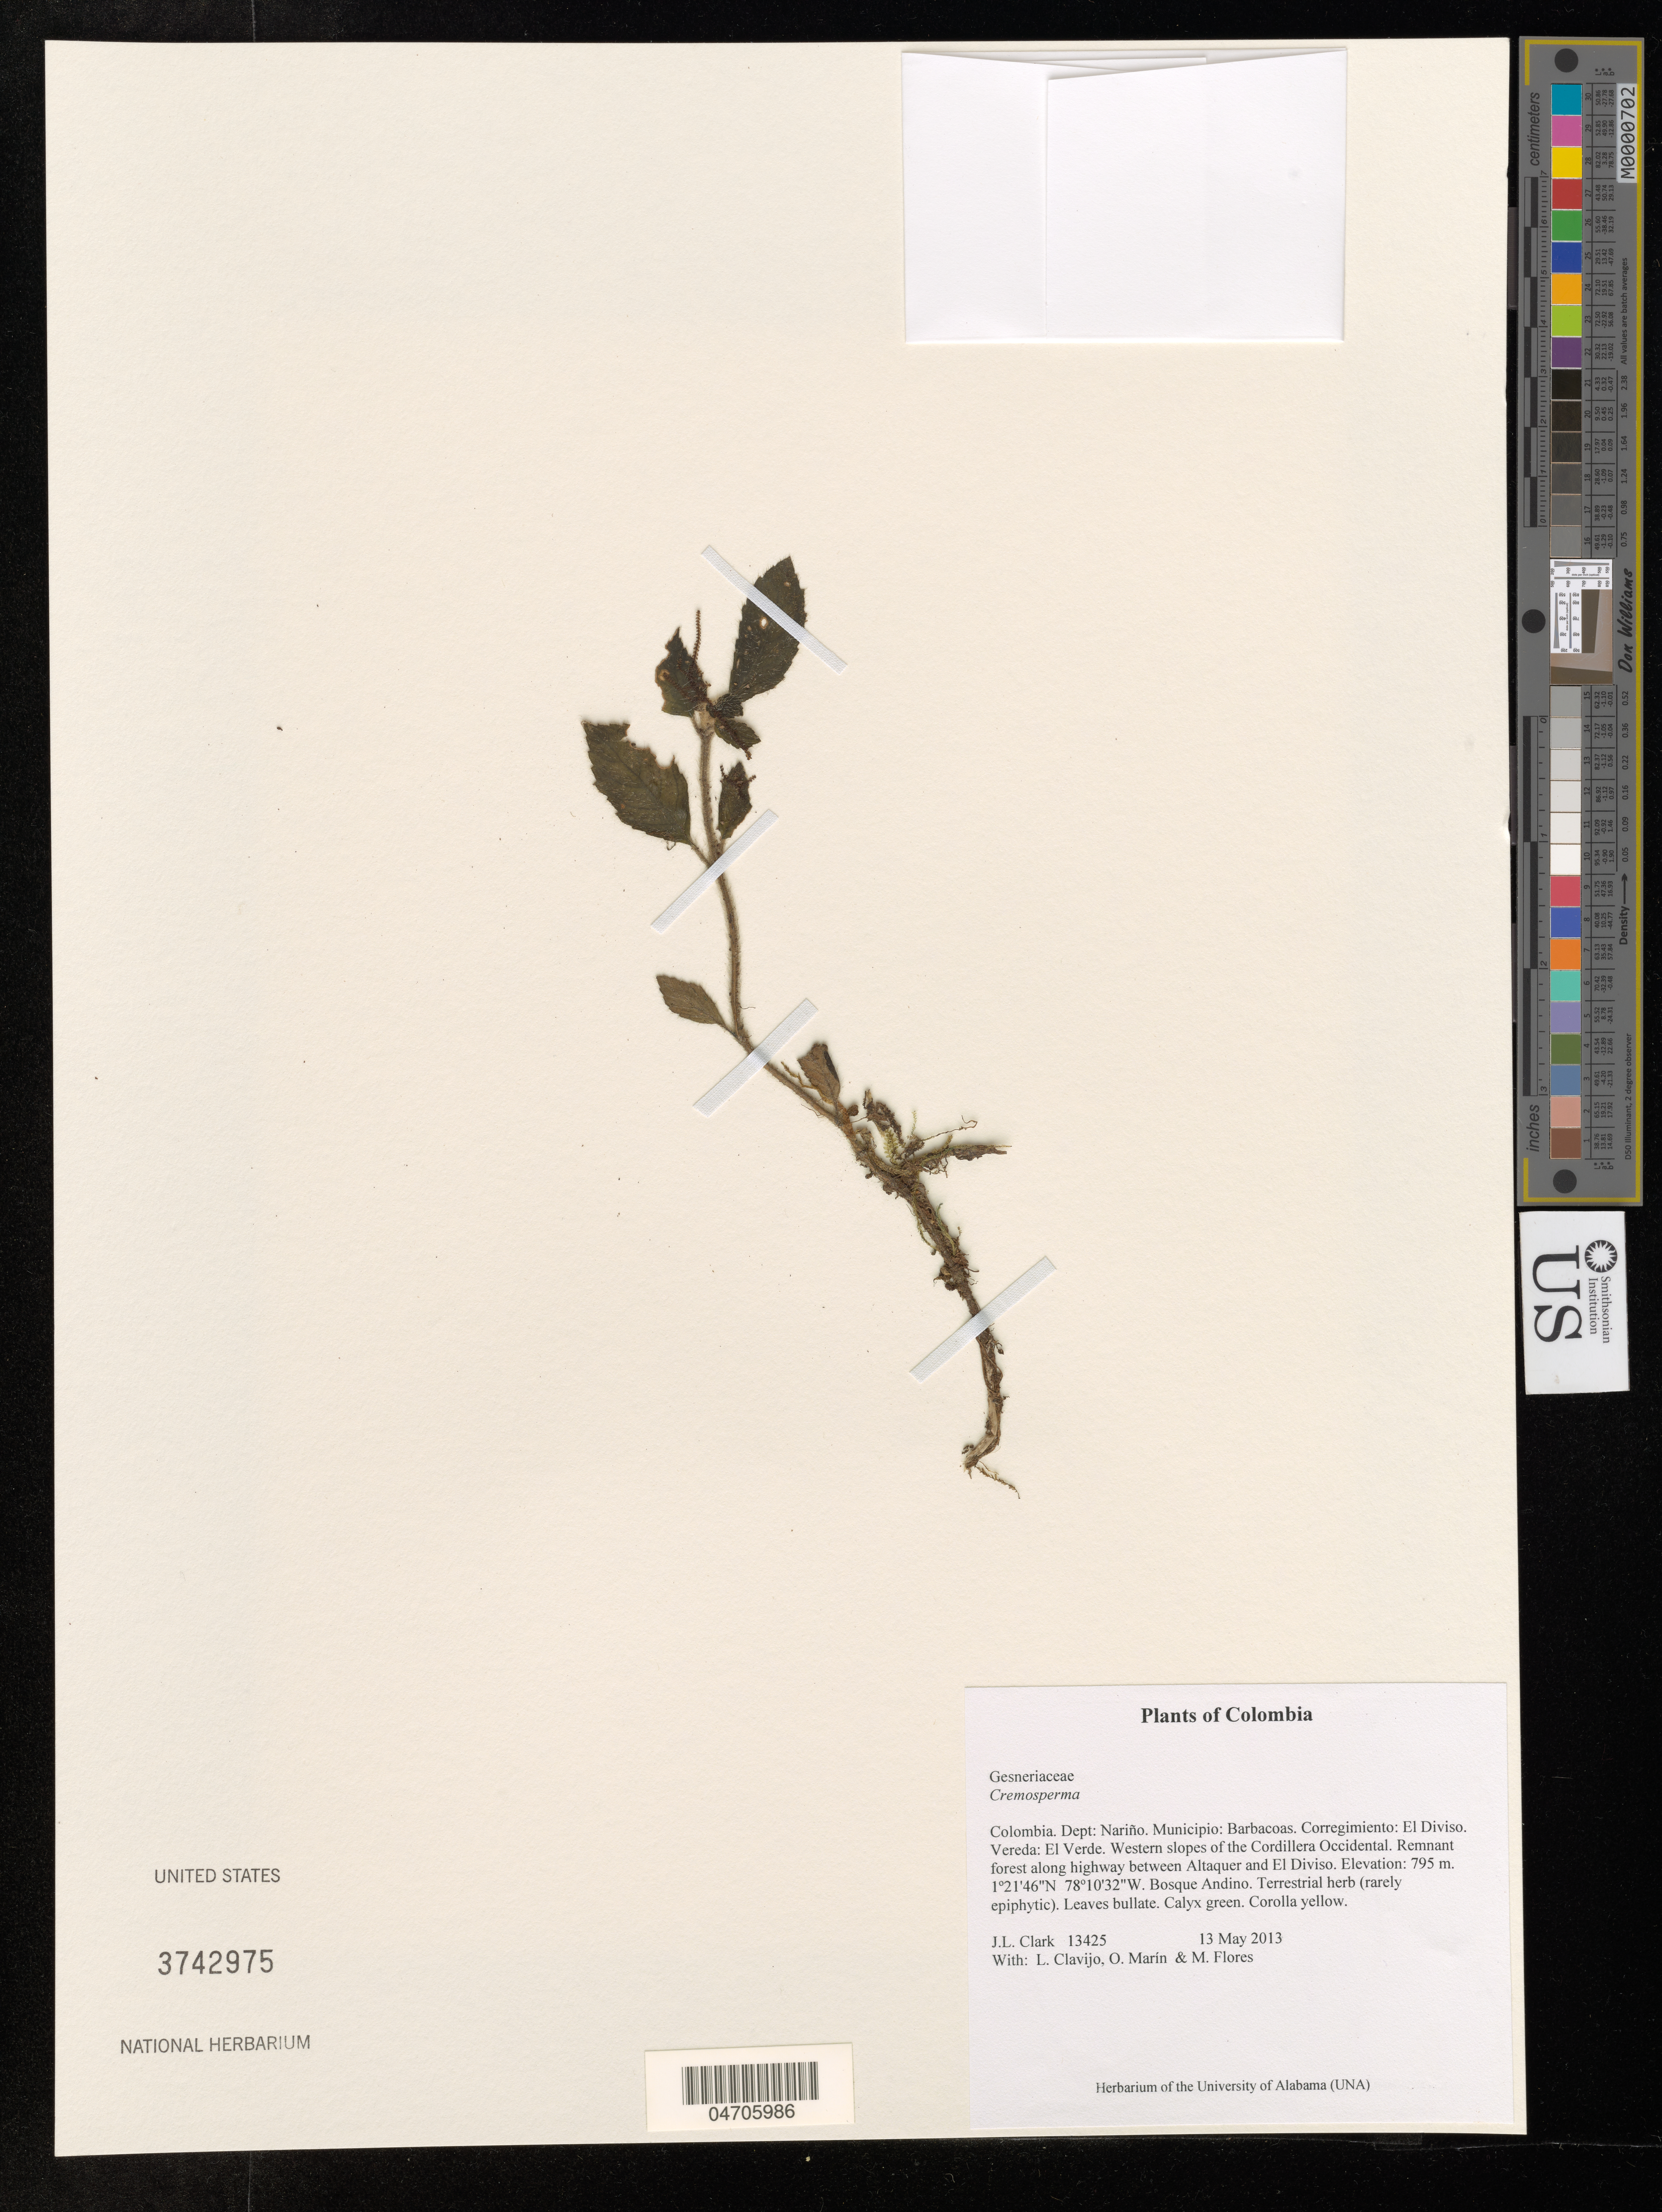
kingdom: Plantae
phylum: Tracheophyta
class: Magnoliopsida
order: Lamiales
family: Gesneriaceae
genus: Cremosperma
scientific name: Cremosperma sp.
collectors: J. L. Clark, L. Clavijo, O. Marín & M. Flores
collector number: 13425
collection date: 2013-05-13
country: Colombia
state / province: Nariño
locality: Dept: Nariño. Municipio: Barbacoas. Corregimiento: El Diviso. Vereda: El Verde. Western slopes of the Cordillera Occidental. Remnant forest along highway between Altaquer and El Diviso.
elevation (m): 795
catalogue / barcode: US 3742975